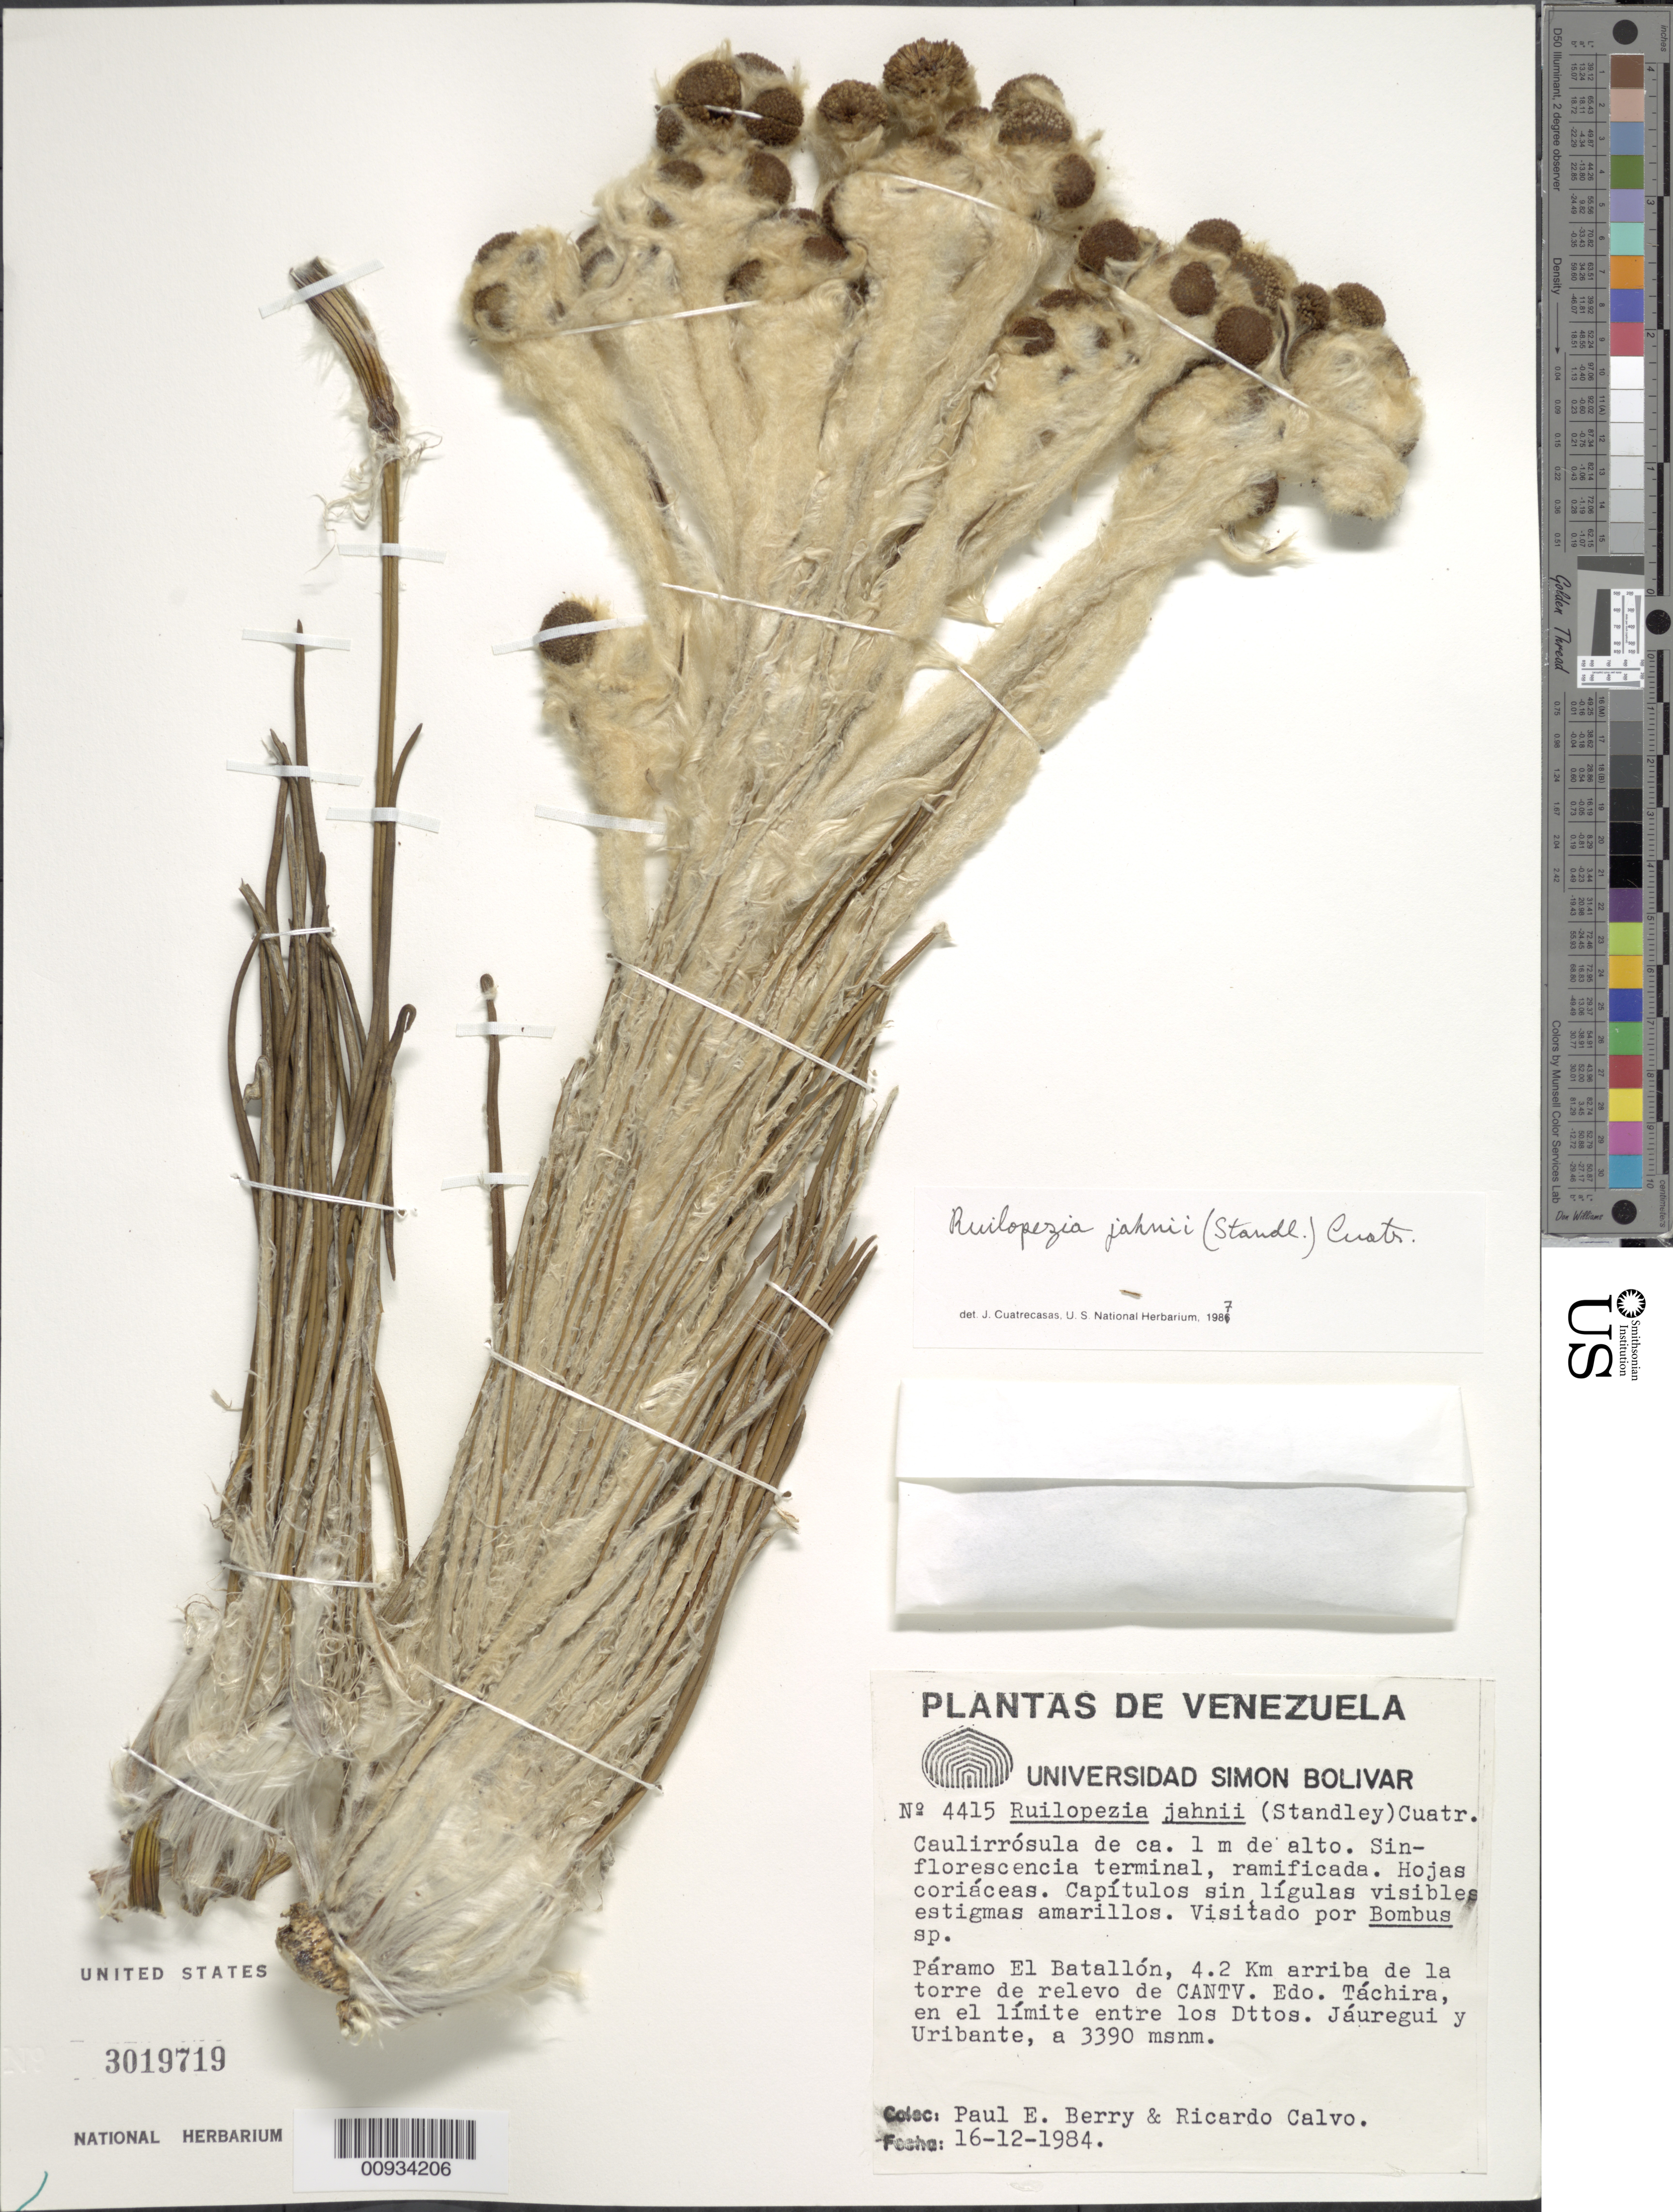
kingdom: Plantae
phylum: Tracheophyta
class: Magnoliopsida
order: Asterales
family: Asteraceae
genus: Ruilopezia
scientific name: Ruilopezia jahnii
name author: (Standl.) Cuatrec.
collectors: P. E. Berry & R. Calvo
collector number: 4415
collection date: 1984-12-16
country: Venezuela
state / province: Táchira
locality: Páramo del Batallón. Páramo del Batallón, 4,2 km arriba de la torre de relevo de CANTV. En el límite entre los Dttos. Jáuregui y Uribante.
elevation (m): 3390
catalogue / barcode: US 3019719